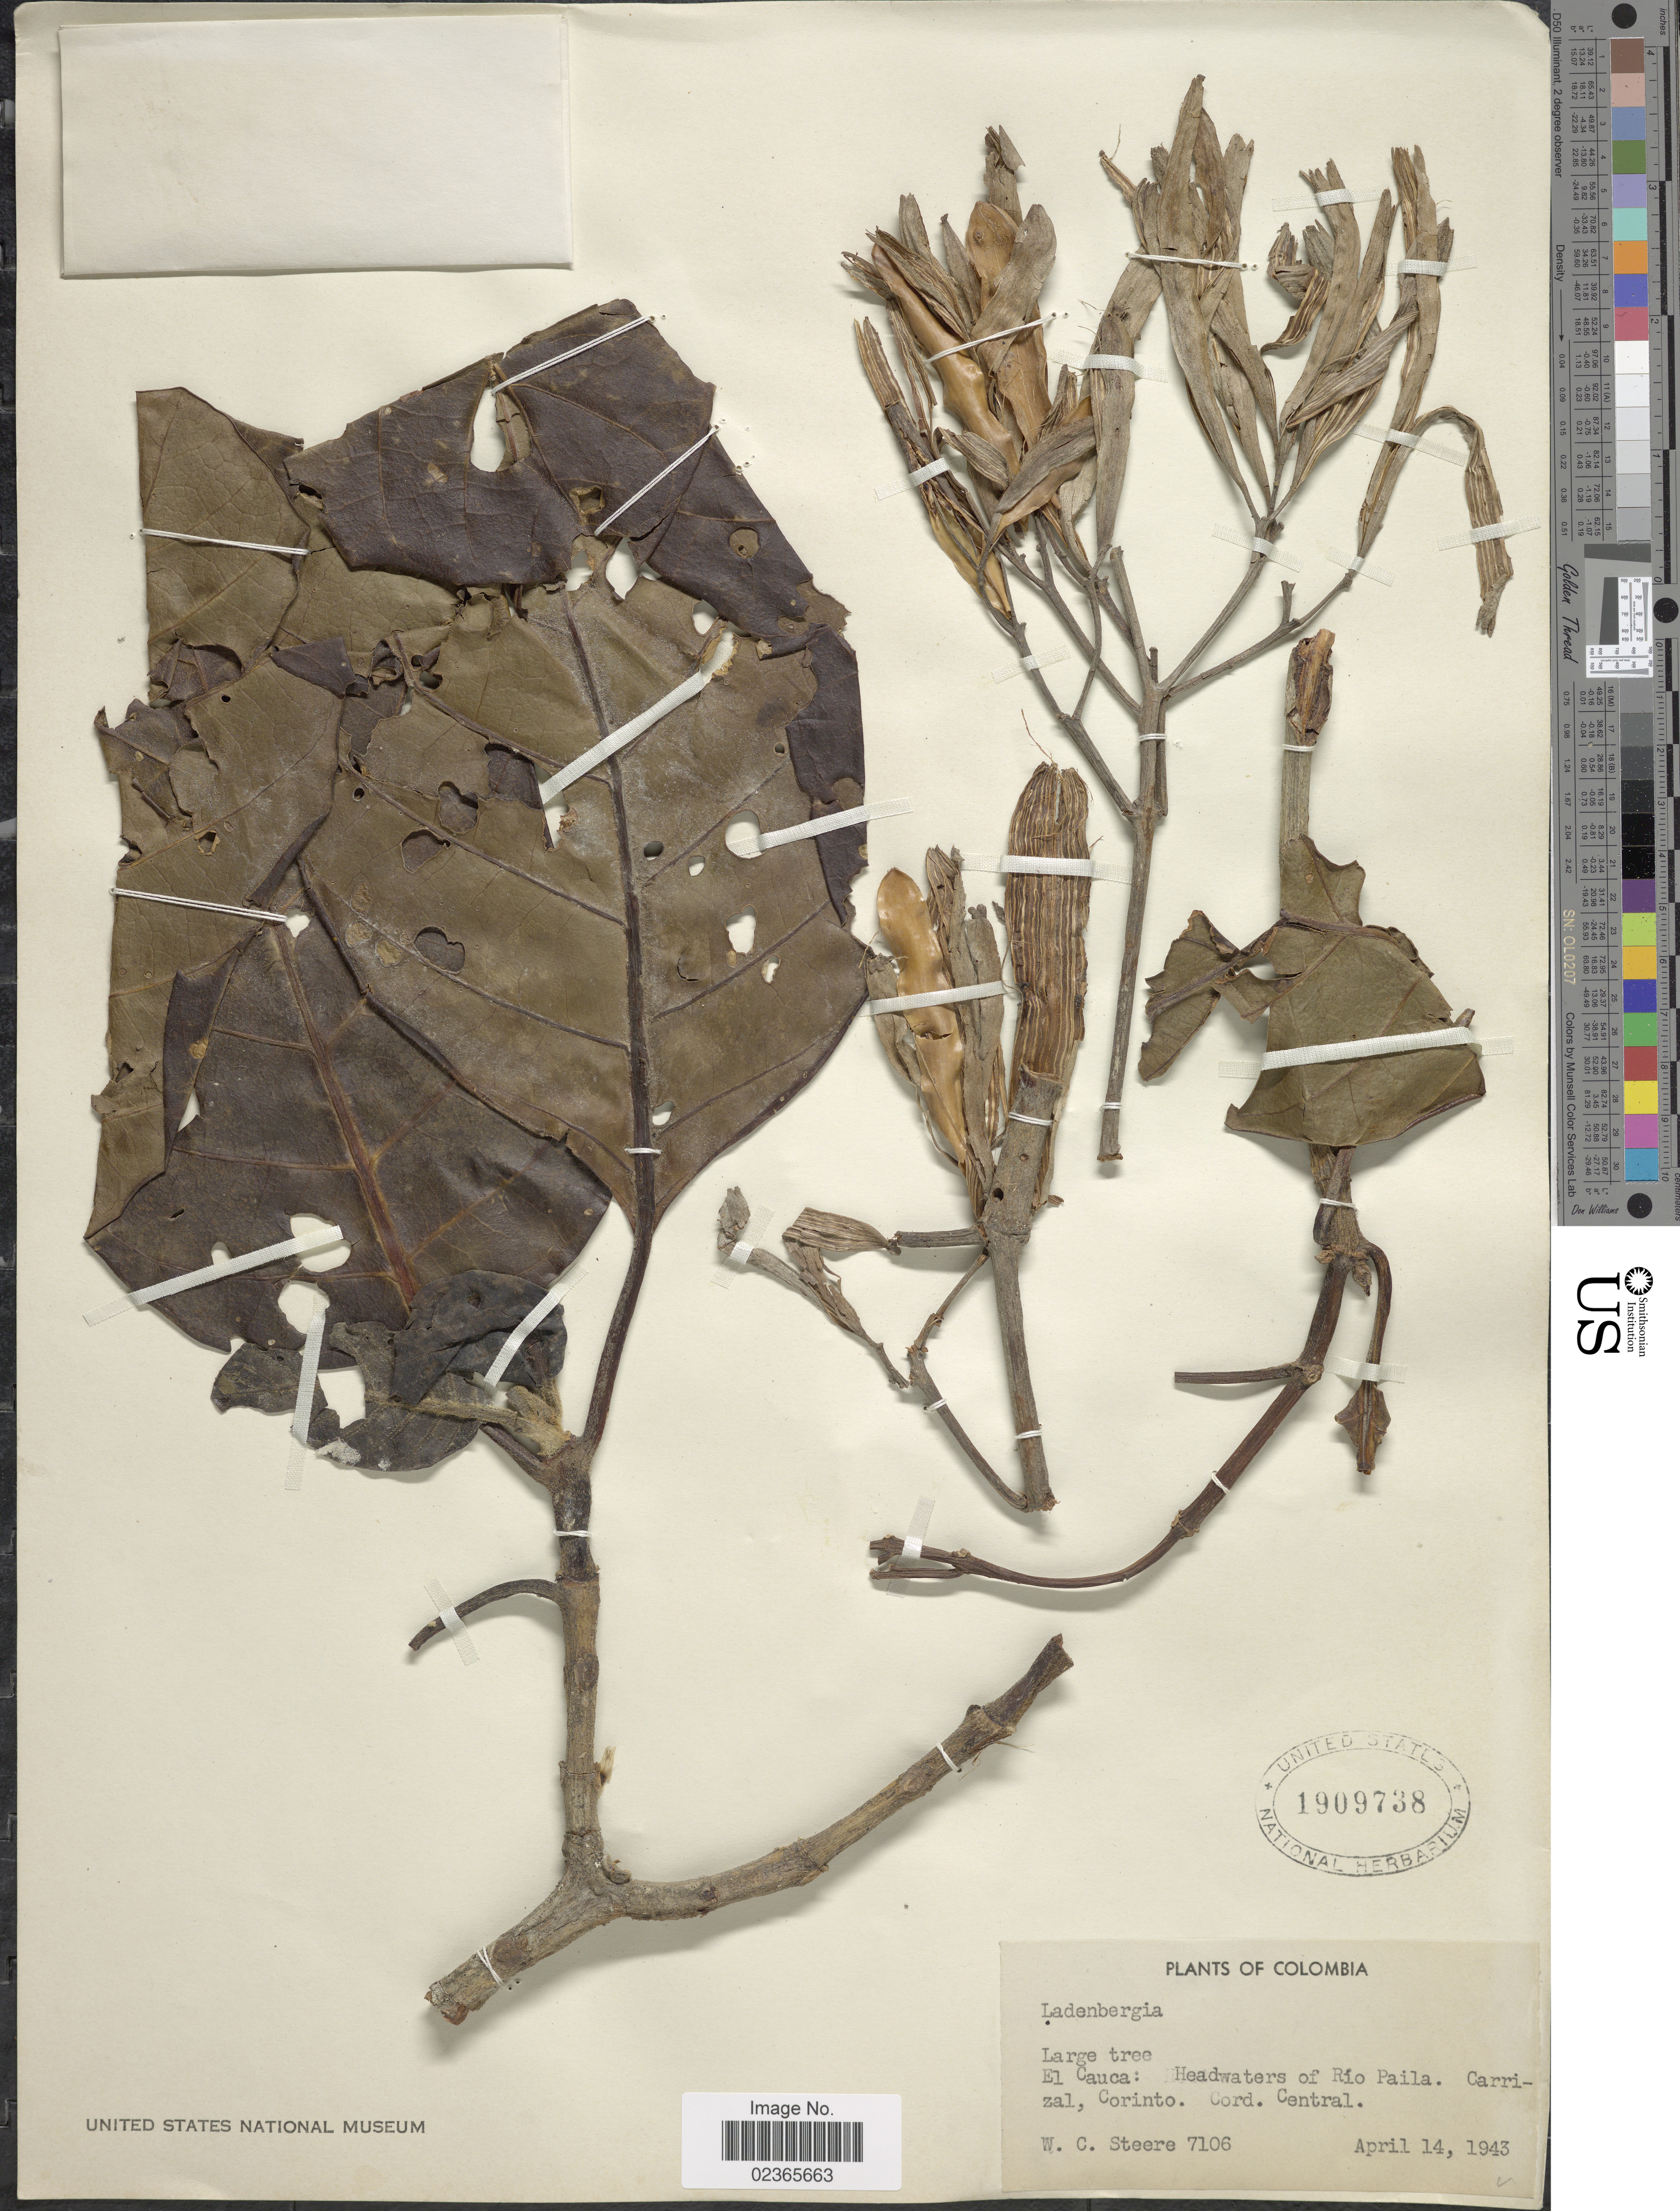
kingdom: Plantae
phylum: Tracheophyta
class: Magnoliopsida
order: Gentianales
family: Rubiaceae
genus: Ladenbergia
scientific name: Ladenbergia sp.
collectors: W. C. Steere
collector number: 7106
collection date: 1943-04-14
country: Colombia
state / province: Cauca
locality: El Cauca: Headwaters of Rio Paila. Carrizal, Corinto. Cord. Central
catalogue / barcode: US 1909738